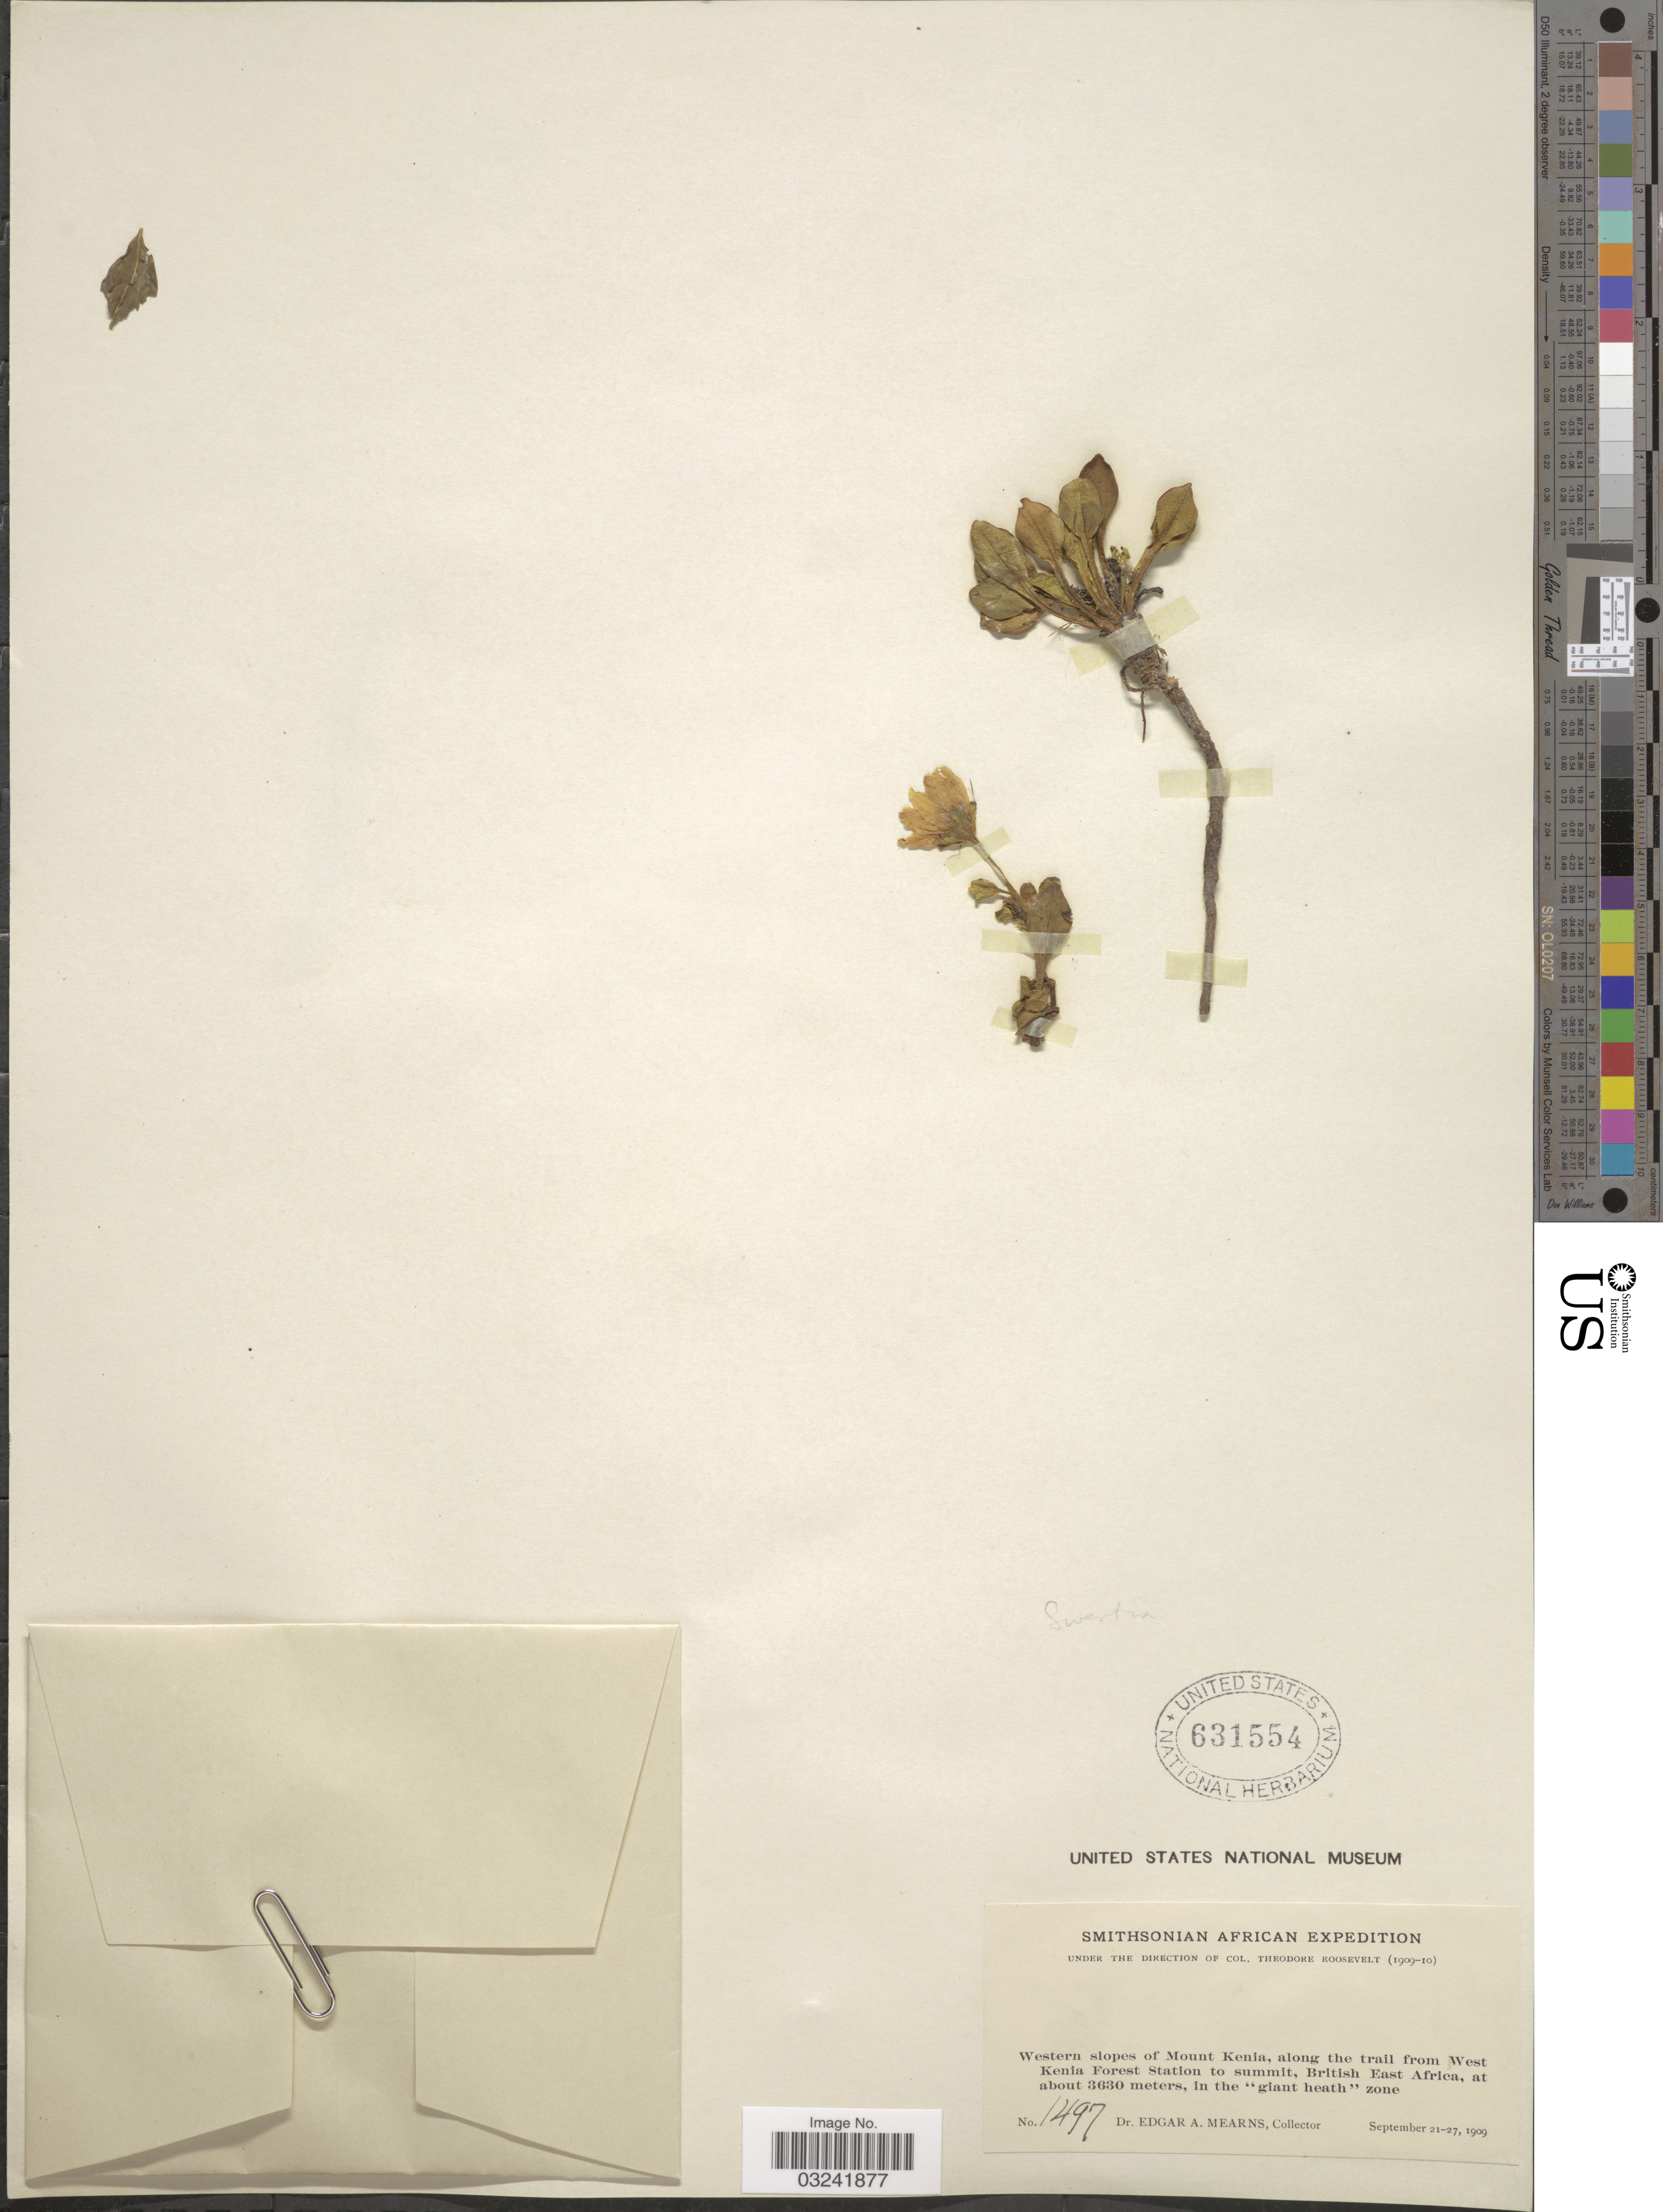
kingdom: Plantae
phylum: Tracheophyta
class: Magnoliopsida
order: Gentianales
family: Gentianaceae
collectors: E. A. Mearns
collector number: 1497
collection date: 1909-09-21/1909-09-27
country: Kenya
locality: Western slopes of Mount Kenia, along the trail from West Kenia Forest Station to summit, British East Africa, in the "giant heath" zone.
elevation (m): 3630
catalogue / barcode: US 631554